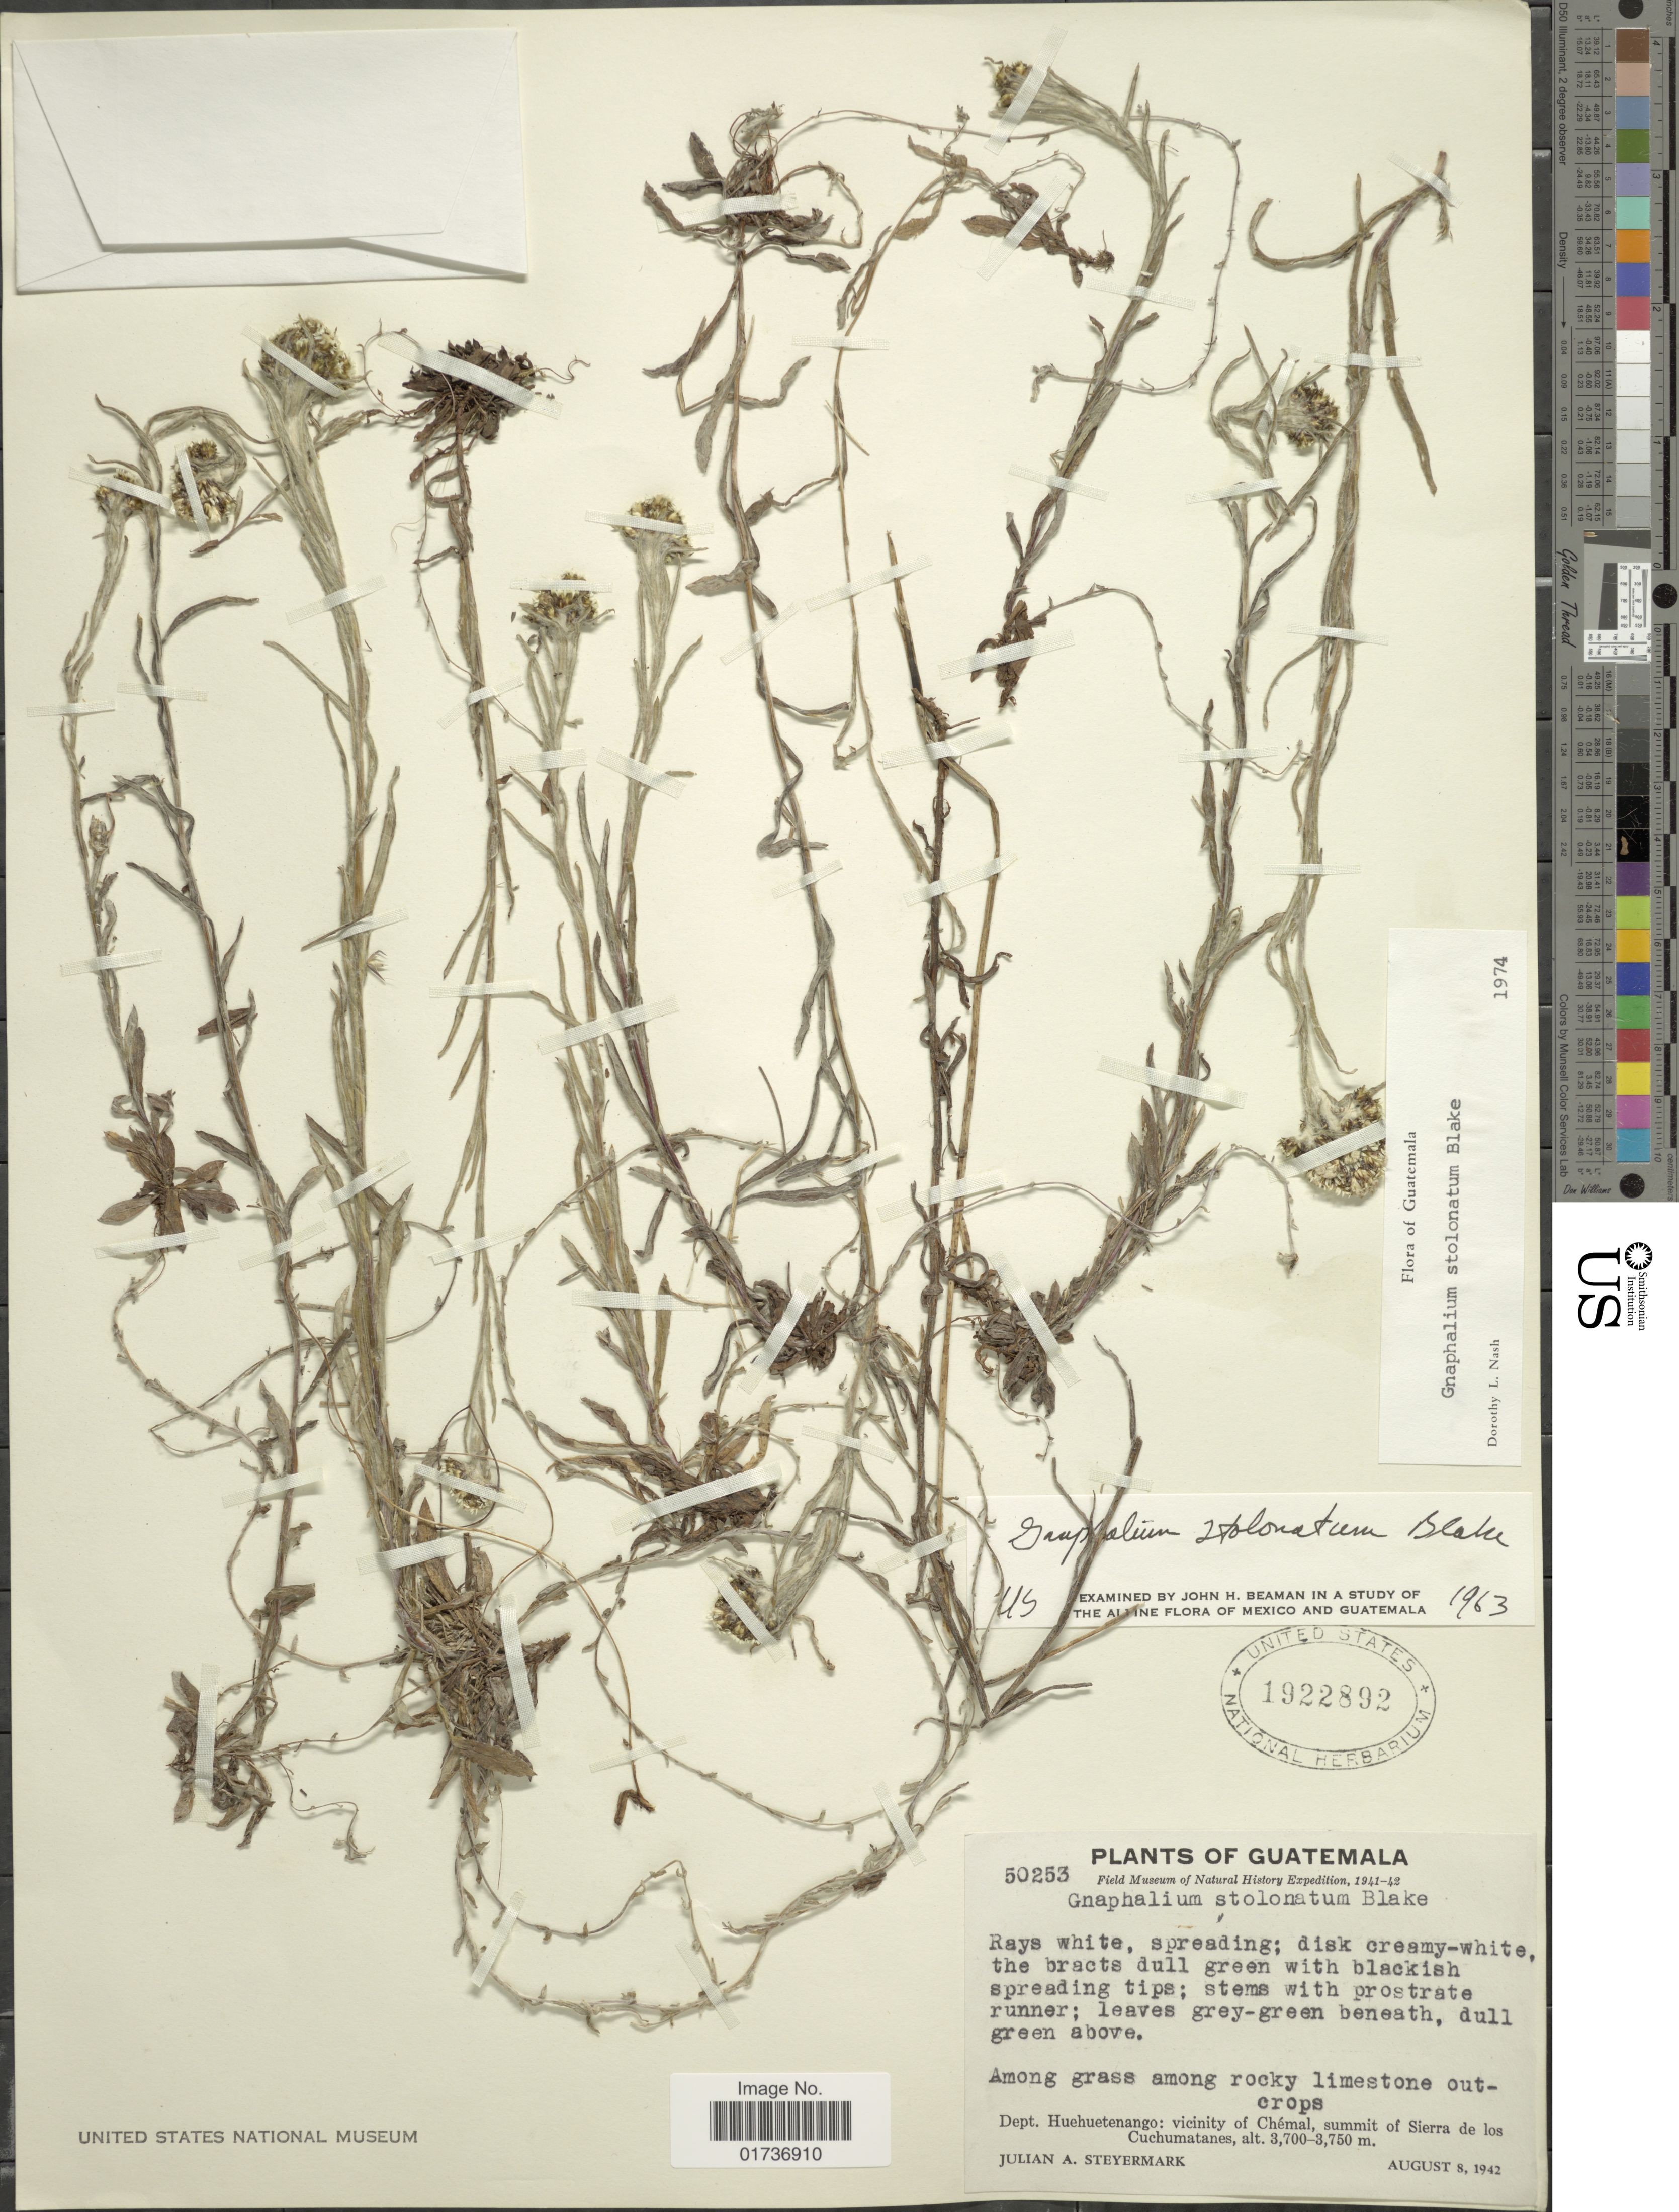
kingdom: Plantae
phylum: Tracheophyta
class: Magnoliopsida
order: Asterales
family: Asteraceae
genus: Gnaphalium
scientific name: Gnaphalium stolonatum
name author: S.F. Blake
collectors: J. Steyermark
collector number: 50253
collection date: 1942-08-08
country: Guatemala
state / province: Huehuetenango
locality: Dept. Huehuetenago. vicinity of Chémal, summit of Sierra de los Cuchumatanes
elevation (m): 3700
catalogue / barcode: US 1922892